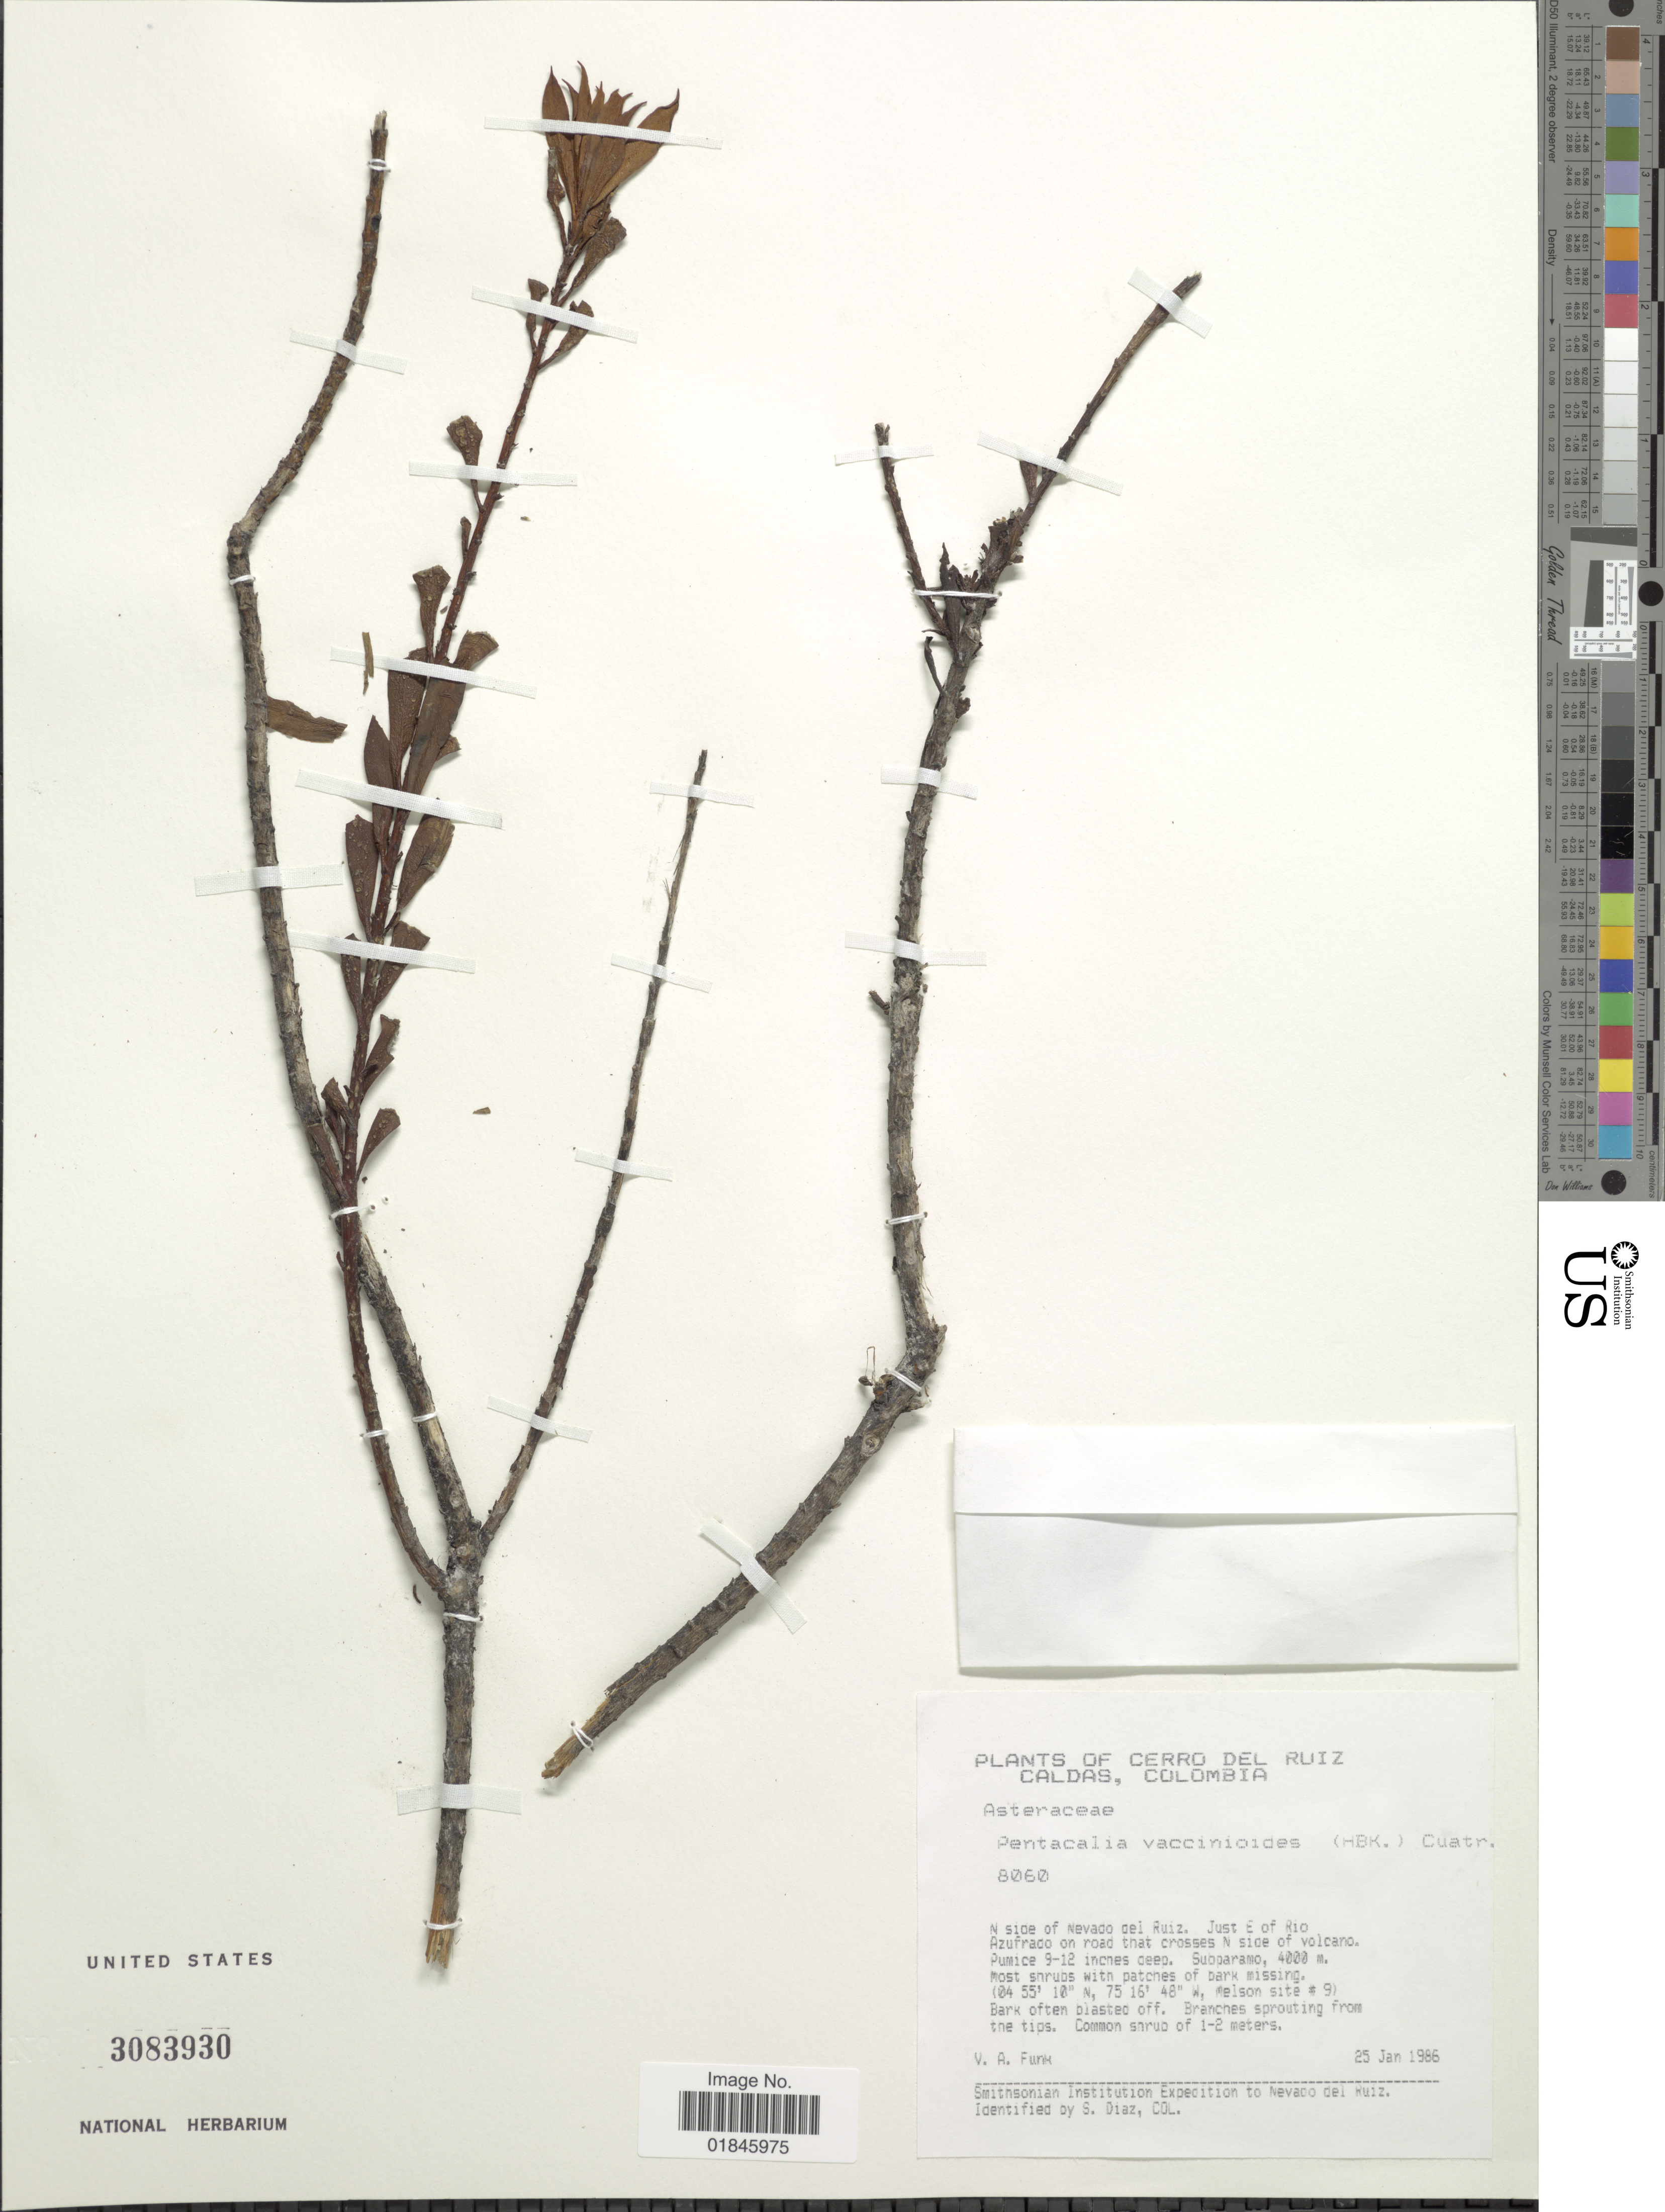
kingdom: Plantae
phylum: Tracheophyta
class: Magnoliopsida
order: Asterales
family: Asteraceae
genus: Pentacalia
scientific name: Pentacalia vaccinioides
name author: (Kunth) Cuatrec.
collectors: V. Funk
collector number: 8060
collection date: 1986-01-25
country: Colombia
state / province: Caldas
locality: Cerro del Ruiz. Caldas, Colombia. N side of Nevado del Ruiz. Just E of Rio Azufrado on road that crosses N side of volcano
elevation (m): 4000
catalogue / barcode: US 3083930